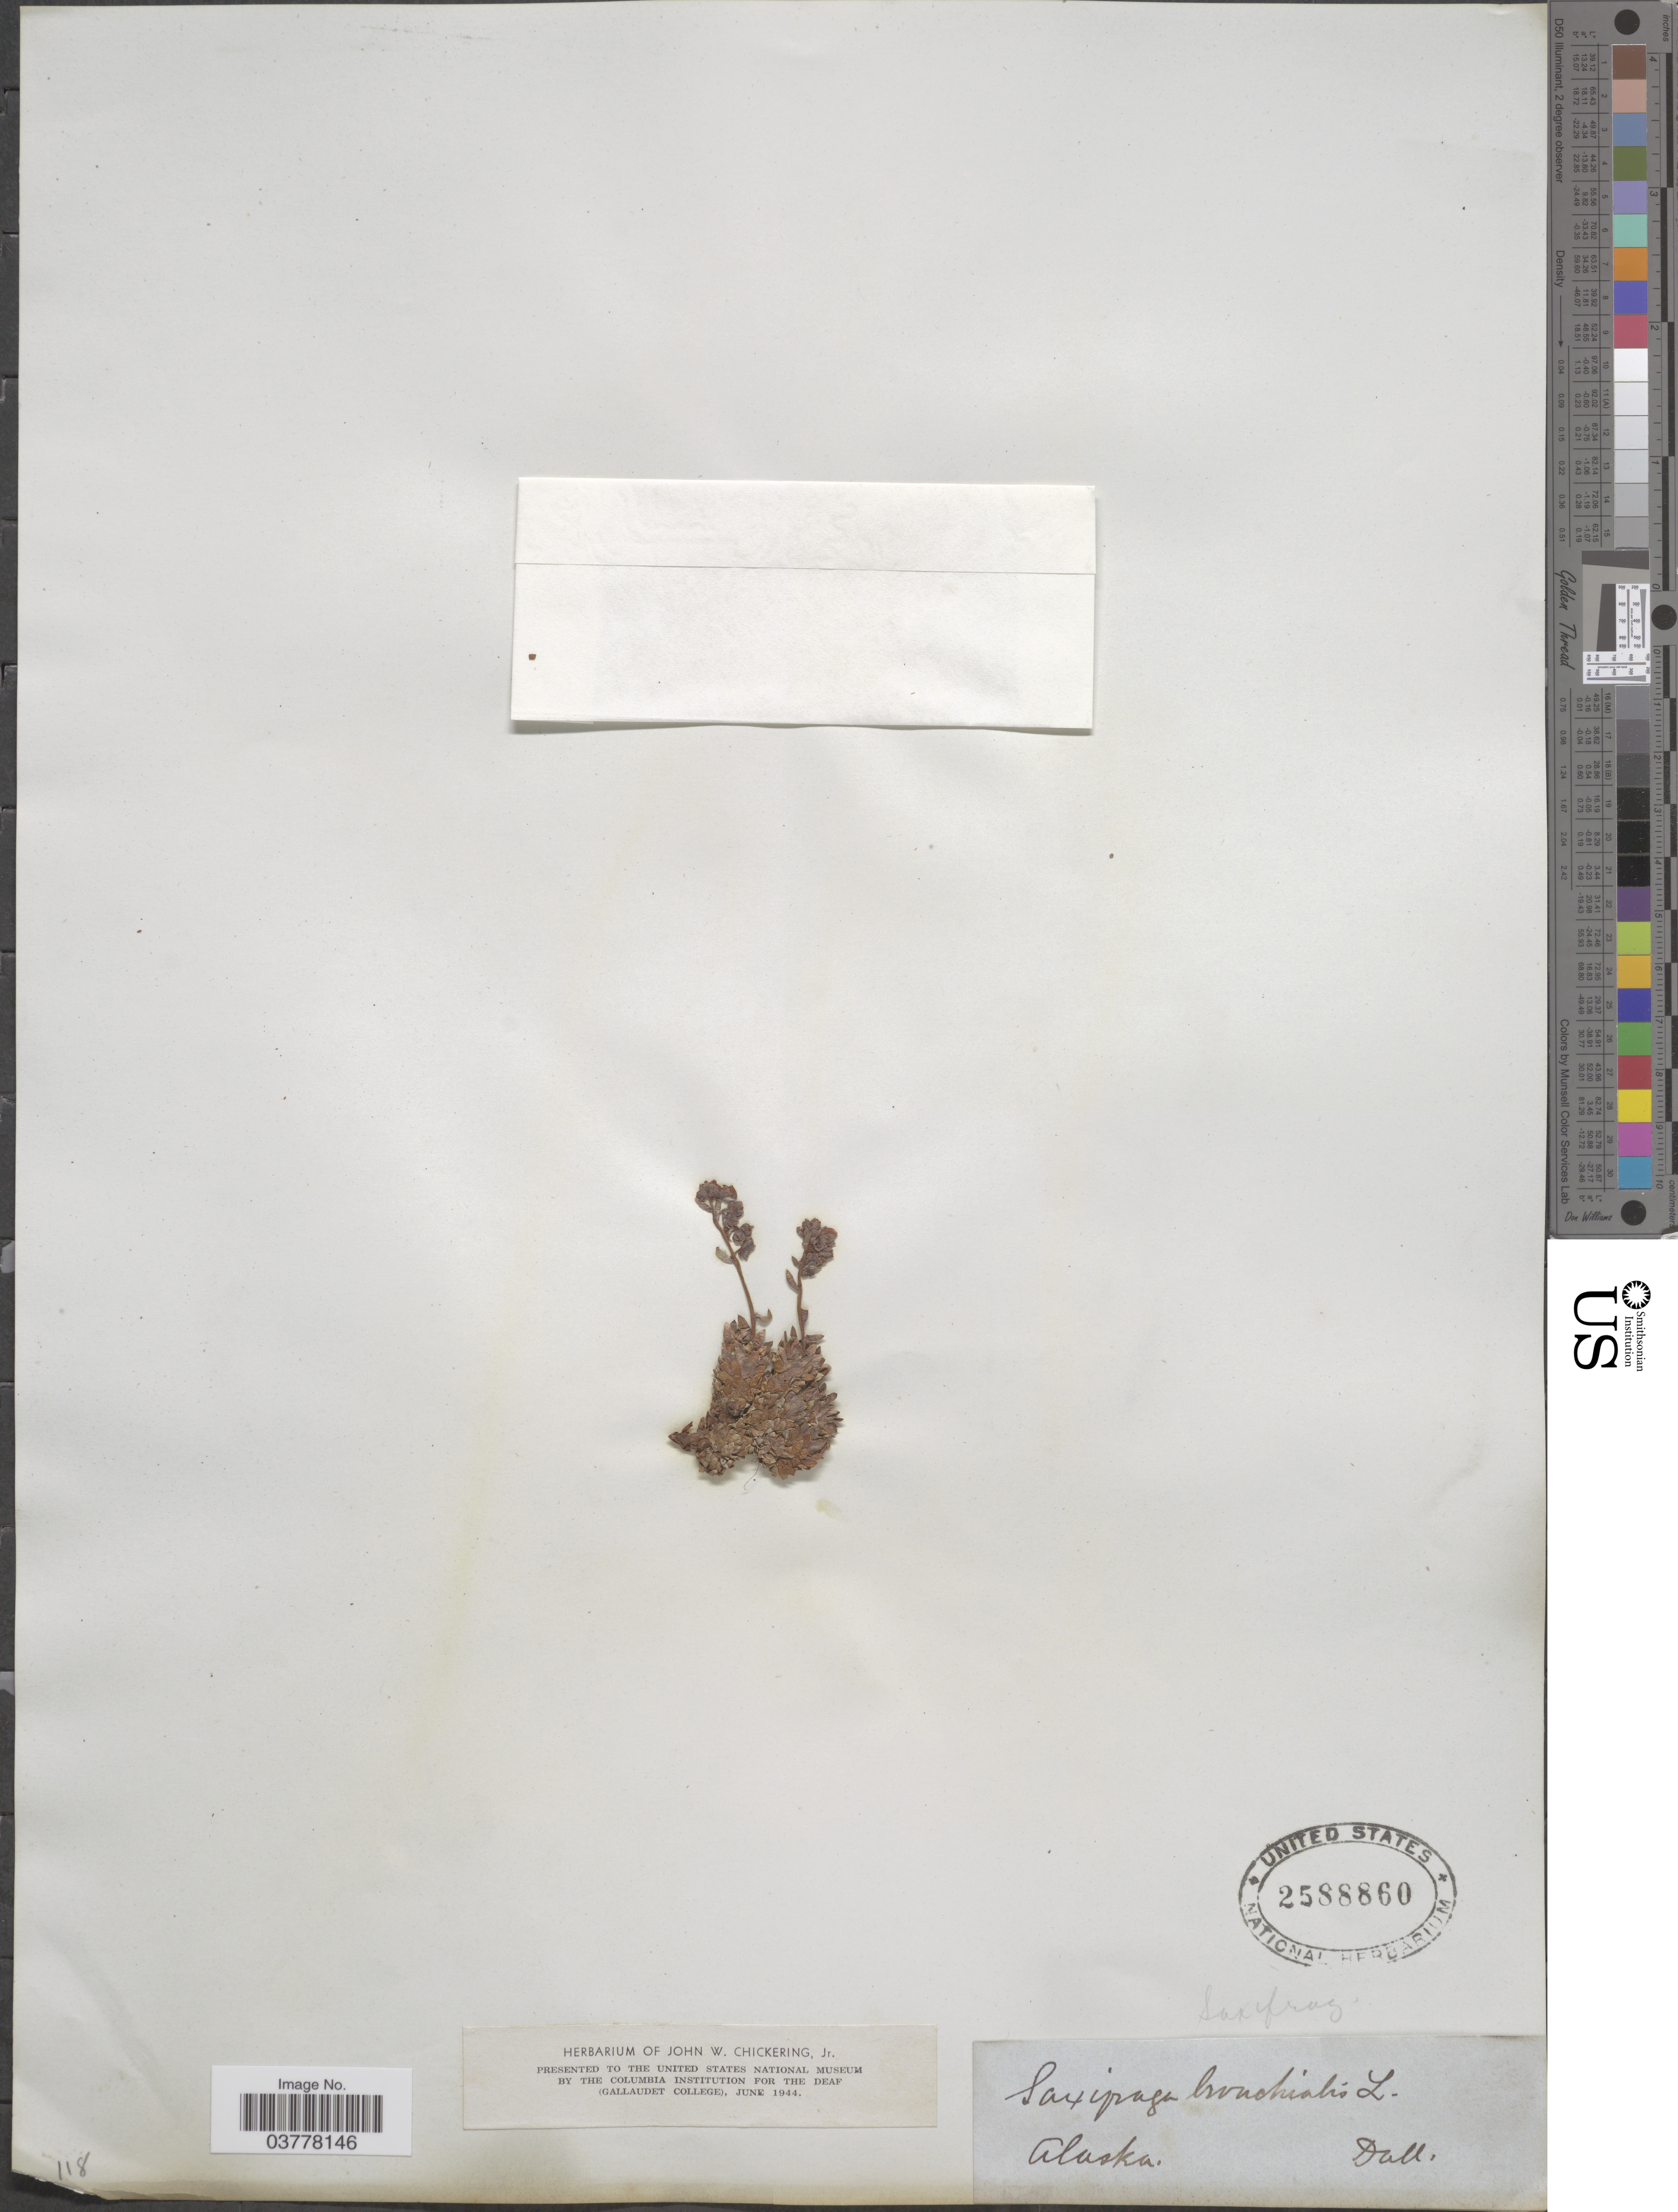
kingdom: Plantae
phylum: Tracheophyta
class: Magnoliopsida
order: Saxifragales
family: Saxifragaceae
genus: Saxifraga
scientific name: Saxifraga bronchialis subsp. funstonii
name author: (Small) Hultén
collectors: -. Dall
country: United States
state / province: Alaska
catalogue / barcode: US 2588860